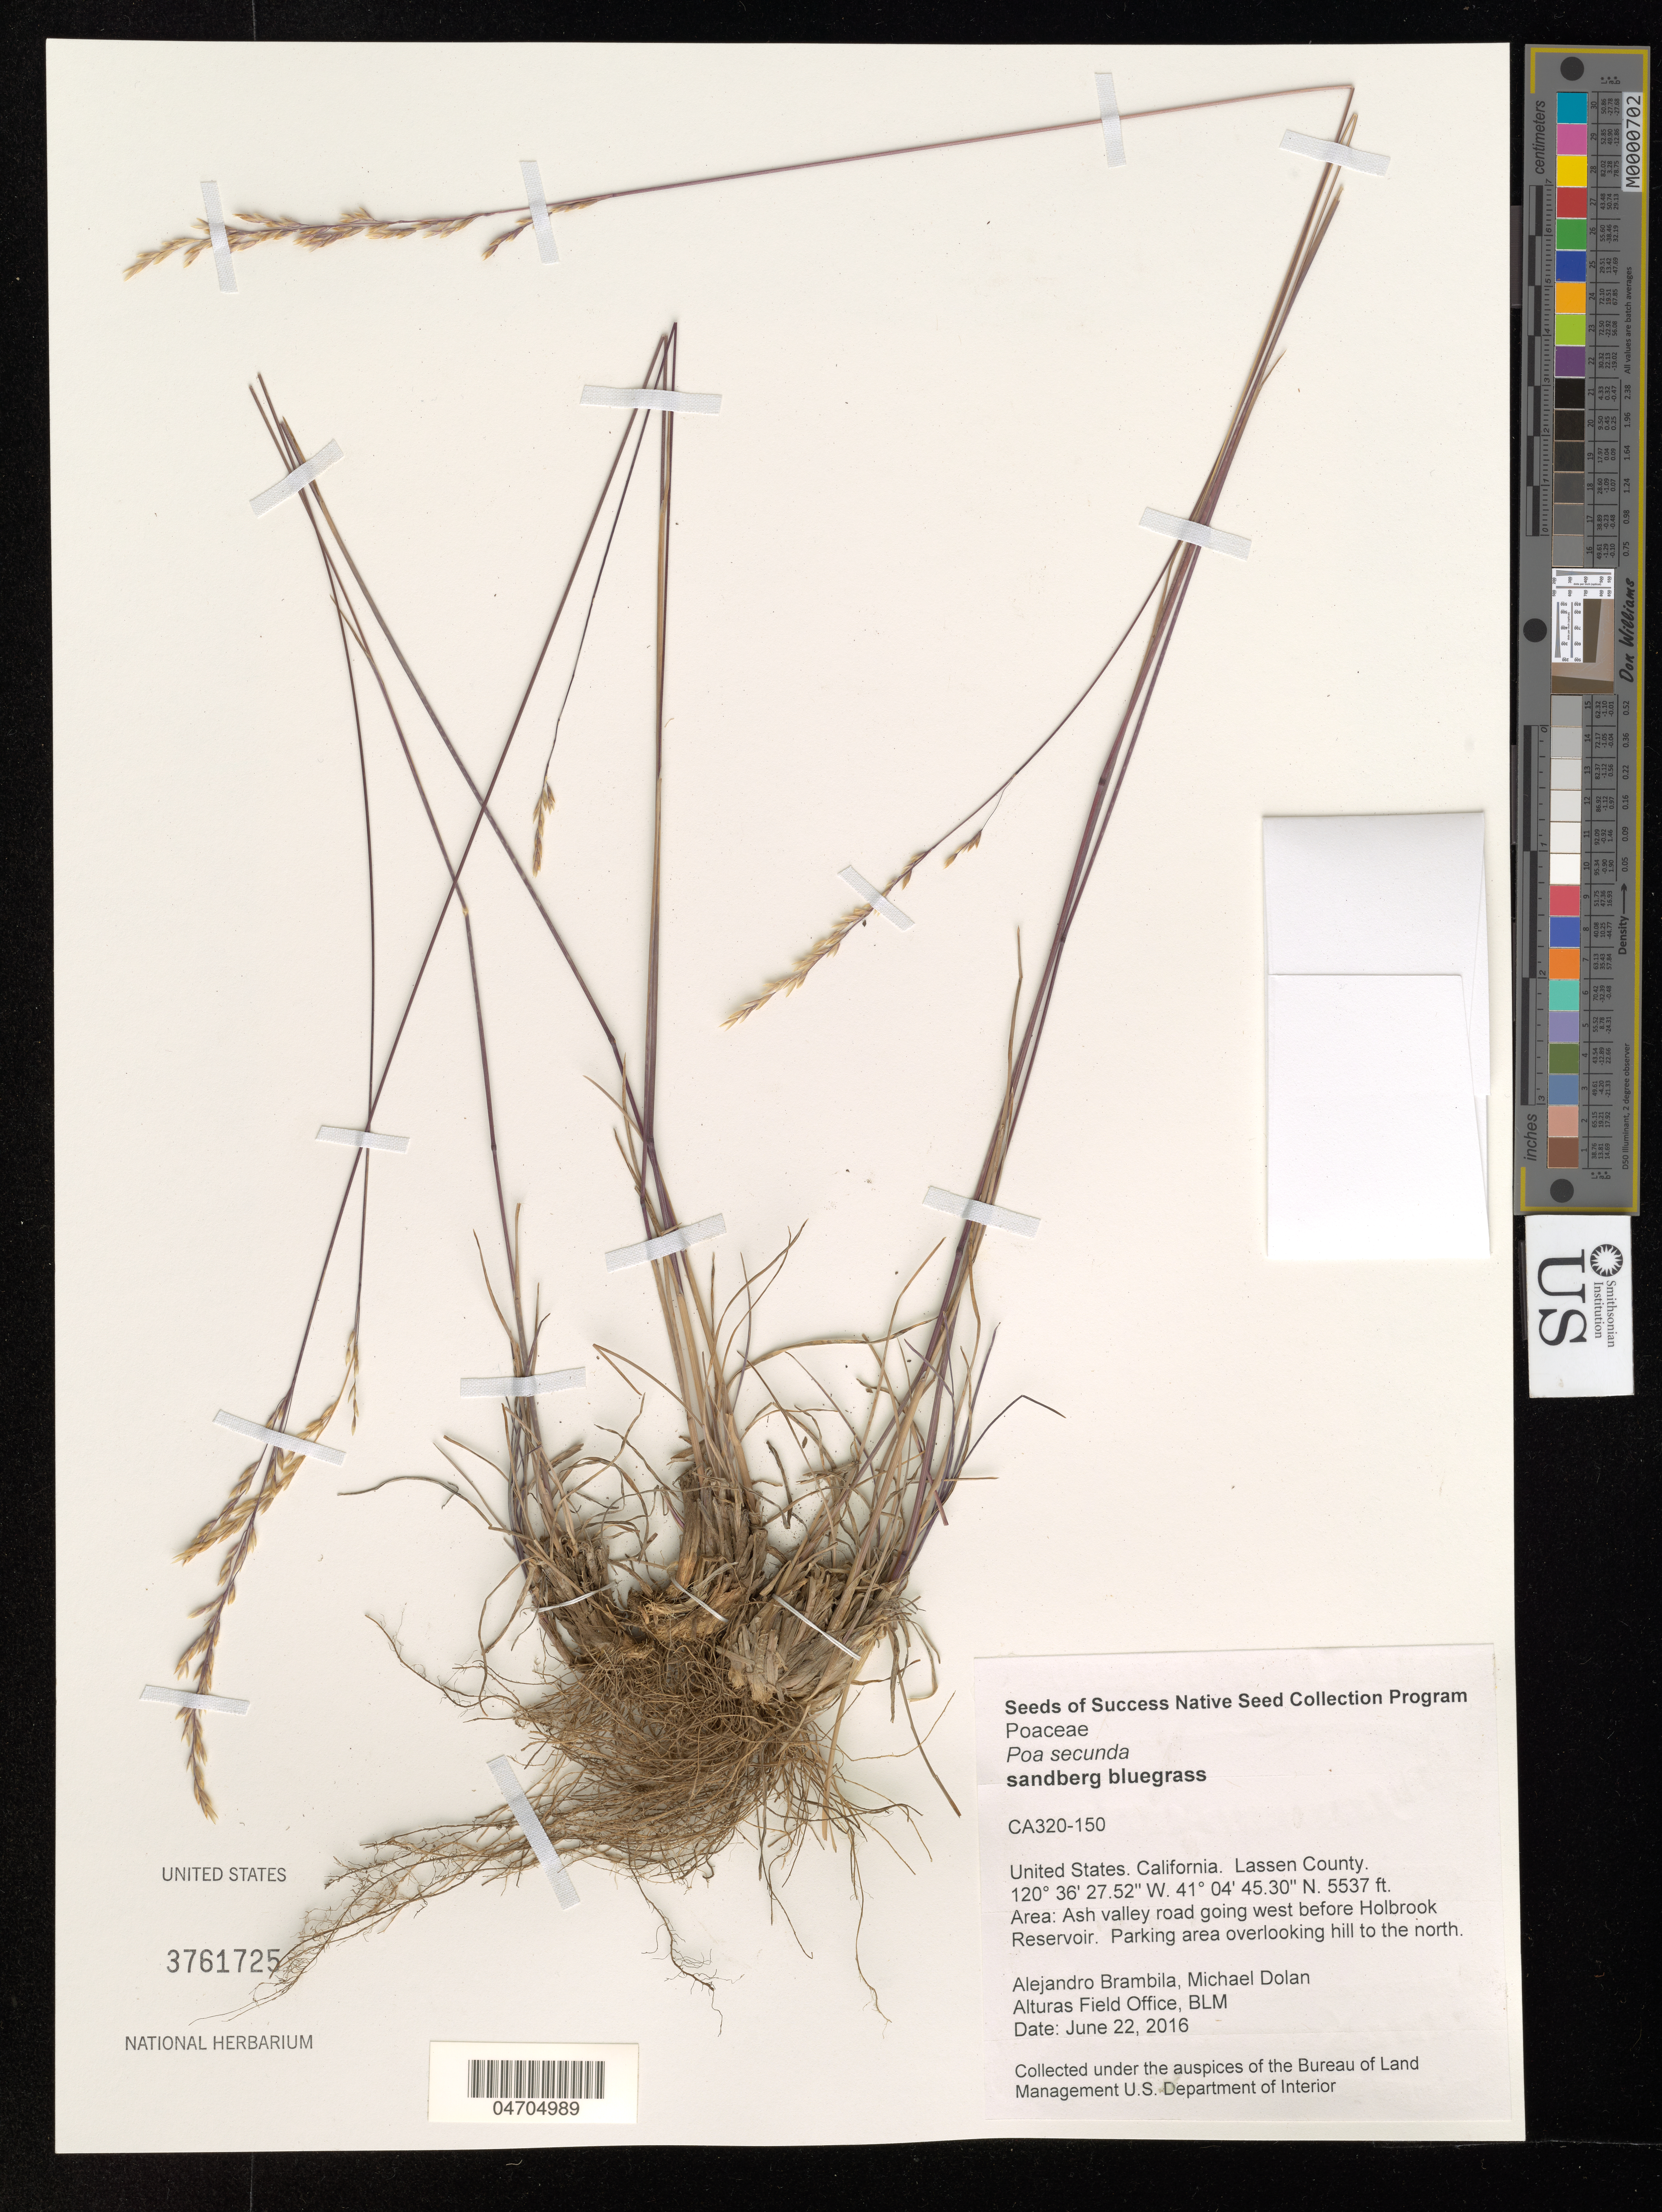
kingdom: Plantae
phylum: Tracheophyta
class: Liliopsida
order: Poales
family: Poaceae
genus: Poa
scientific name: Poa secunda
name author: J. Presl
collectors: A. Brambila & M. Dolan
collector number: CA320-150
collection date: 2016-06-22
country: United States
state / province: California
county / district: Lassen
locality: Lassen County. Area: Ash valley road going west before Holbrook Reservoir. Parking area overlooking hill to the north.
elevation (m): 1688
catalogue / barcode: US 3761725